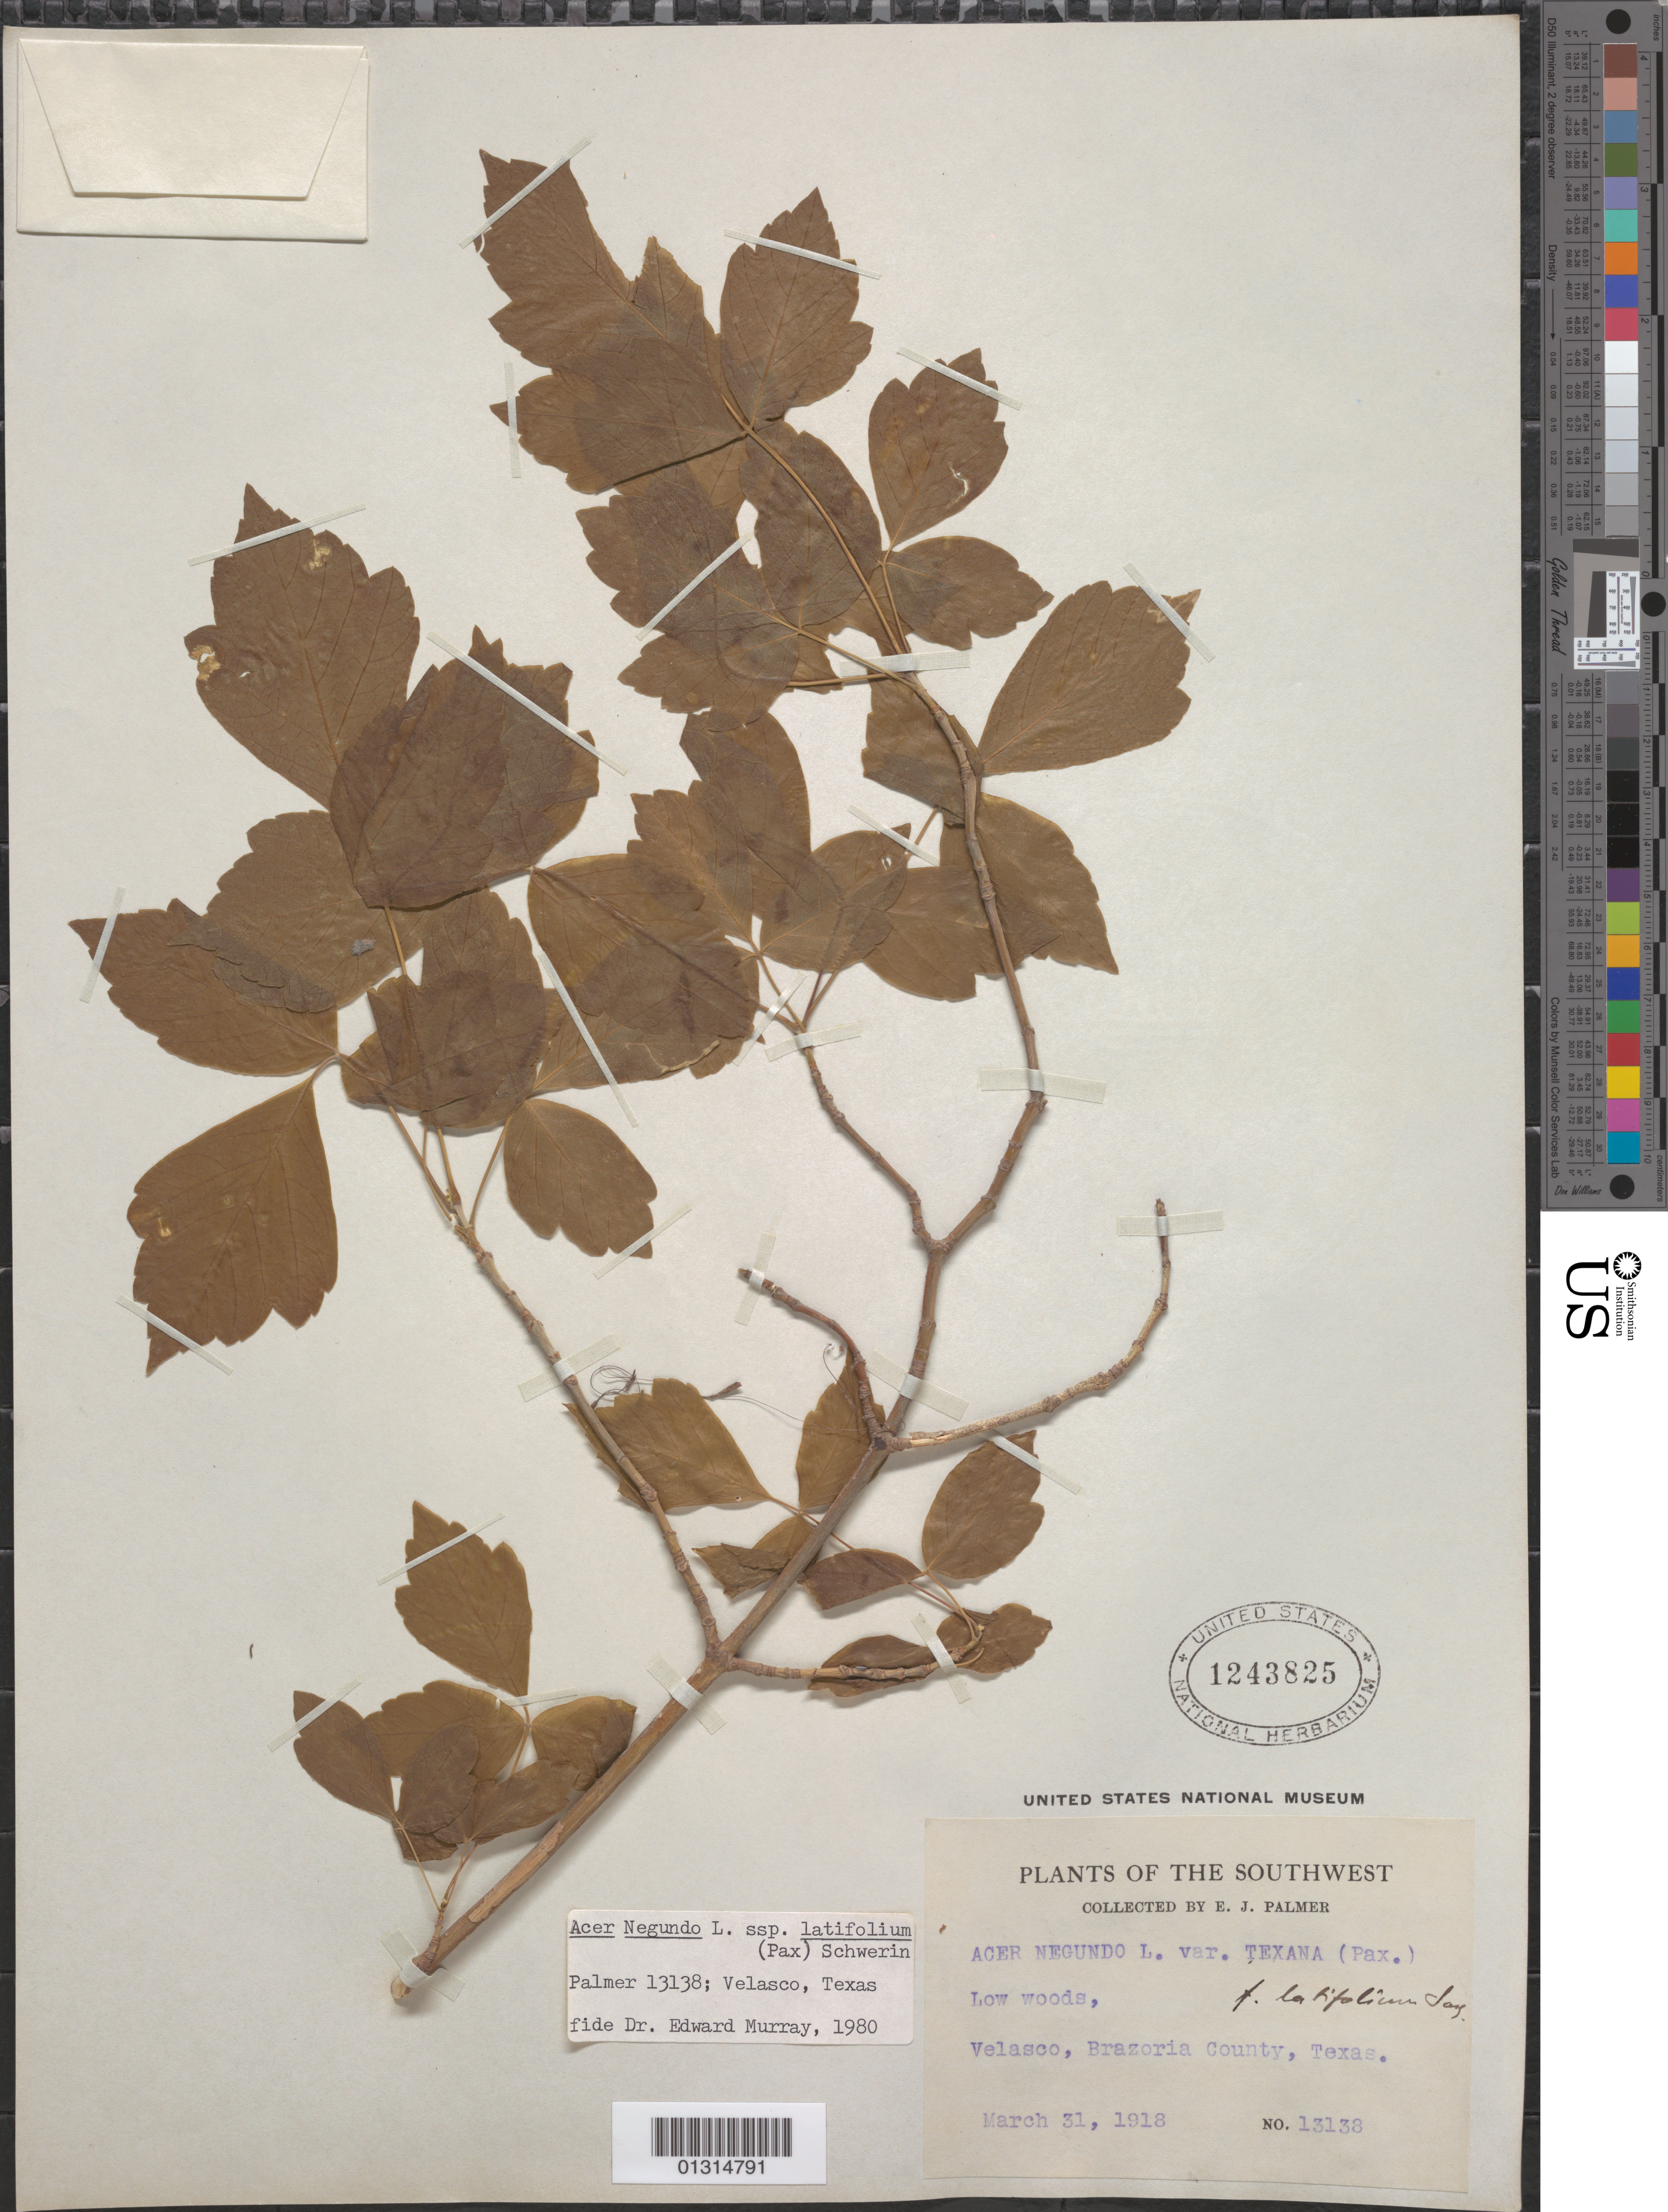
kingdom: Plantae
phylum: Tracheophyta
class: Magnoliopsida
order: Sapindales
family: Sapindaceae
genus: Acer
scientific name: Acer negundo subsp. latifolium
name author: (Pax) Schwer.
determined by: Murray, Edward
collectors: E. J. Palmer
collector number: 13138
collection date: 1918-03-31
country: United States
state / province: Texas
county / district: Brazoria County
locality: Brazoria County, Velasco [Freeport]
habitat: Low woods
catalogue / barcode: US 1243825